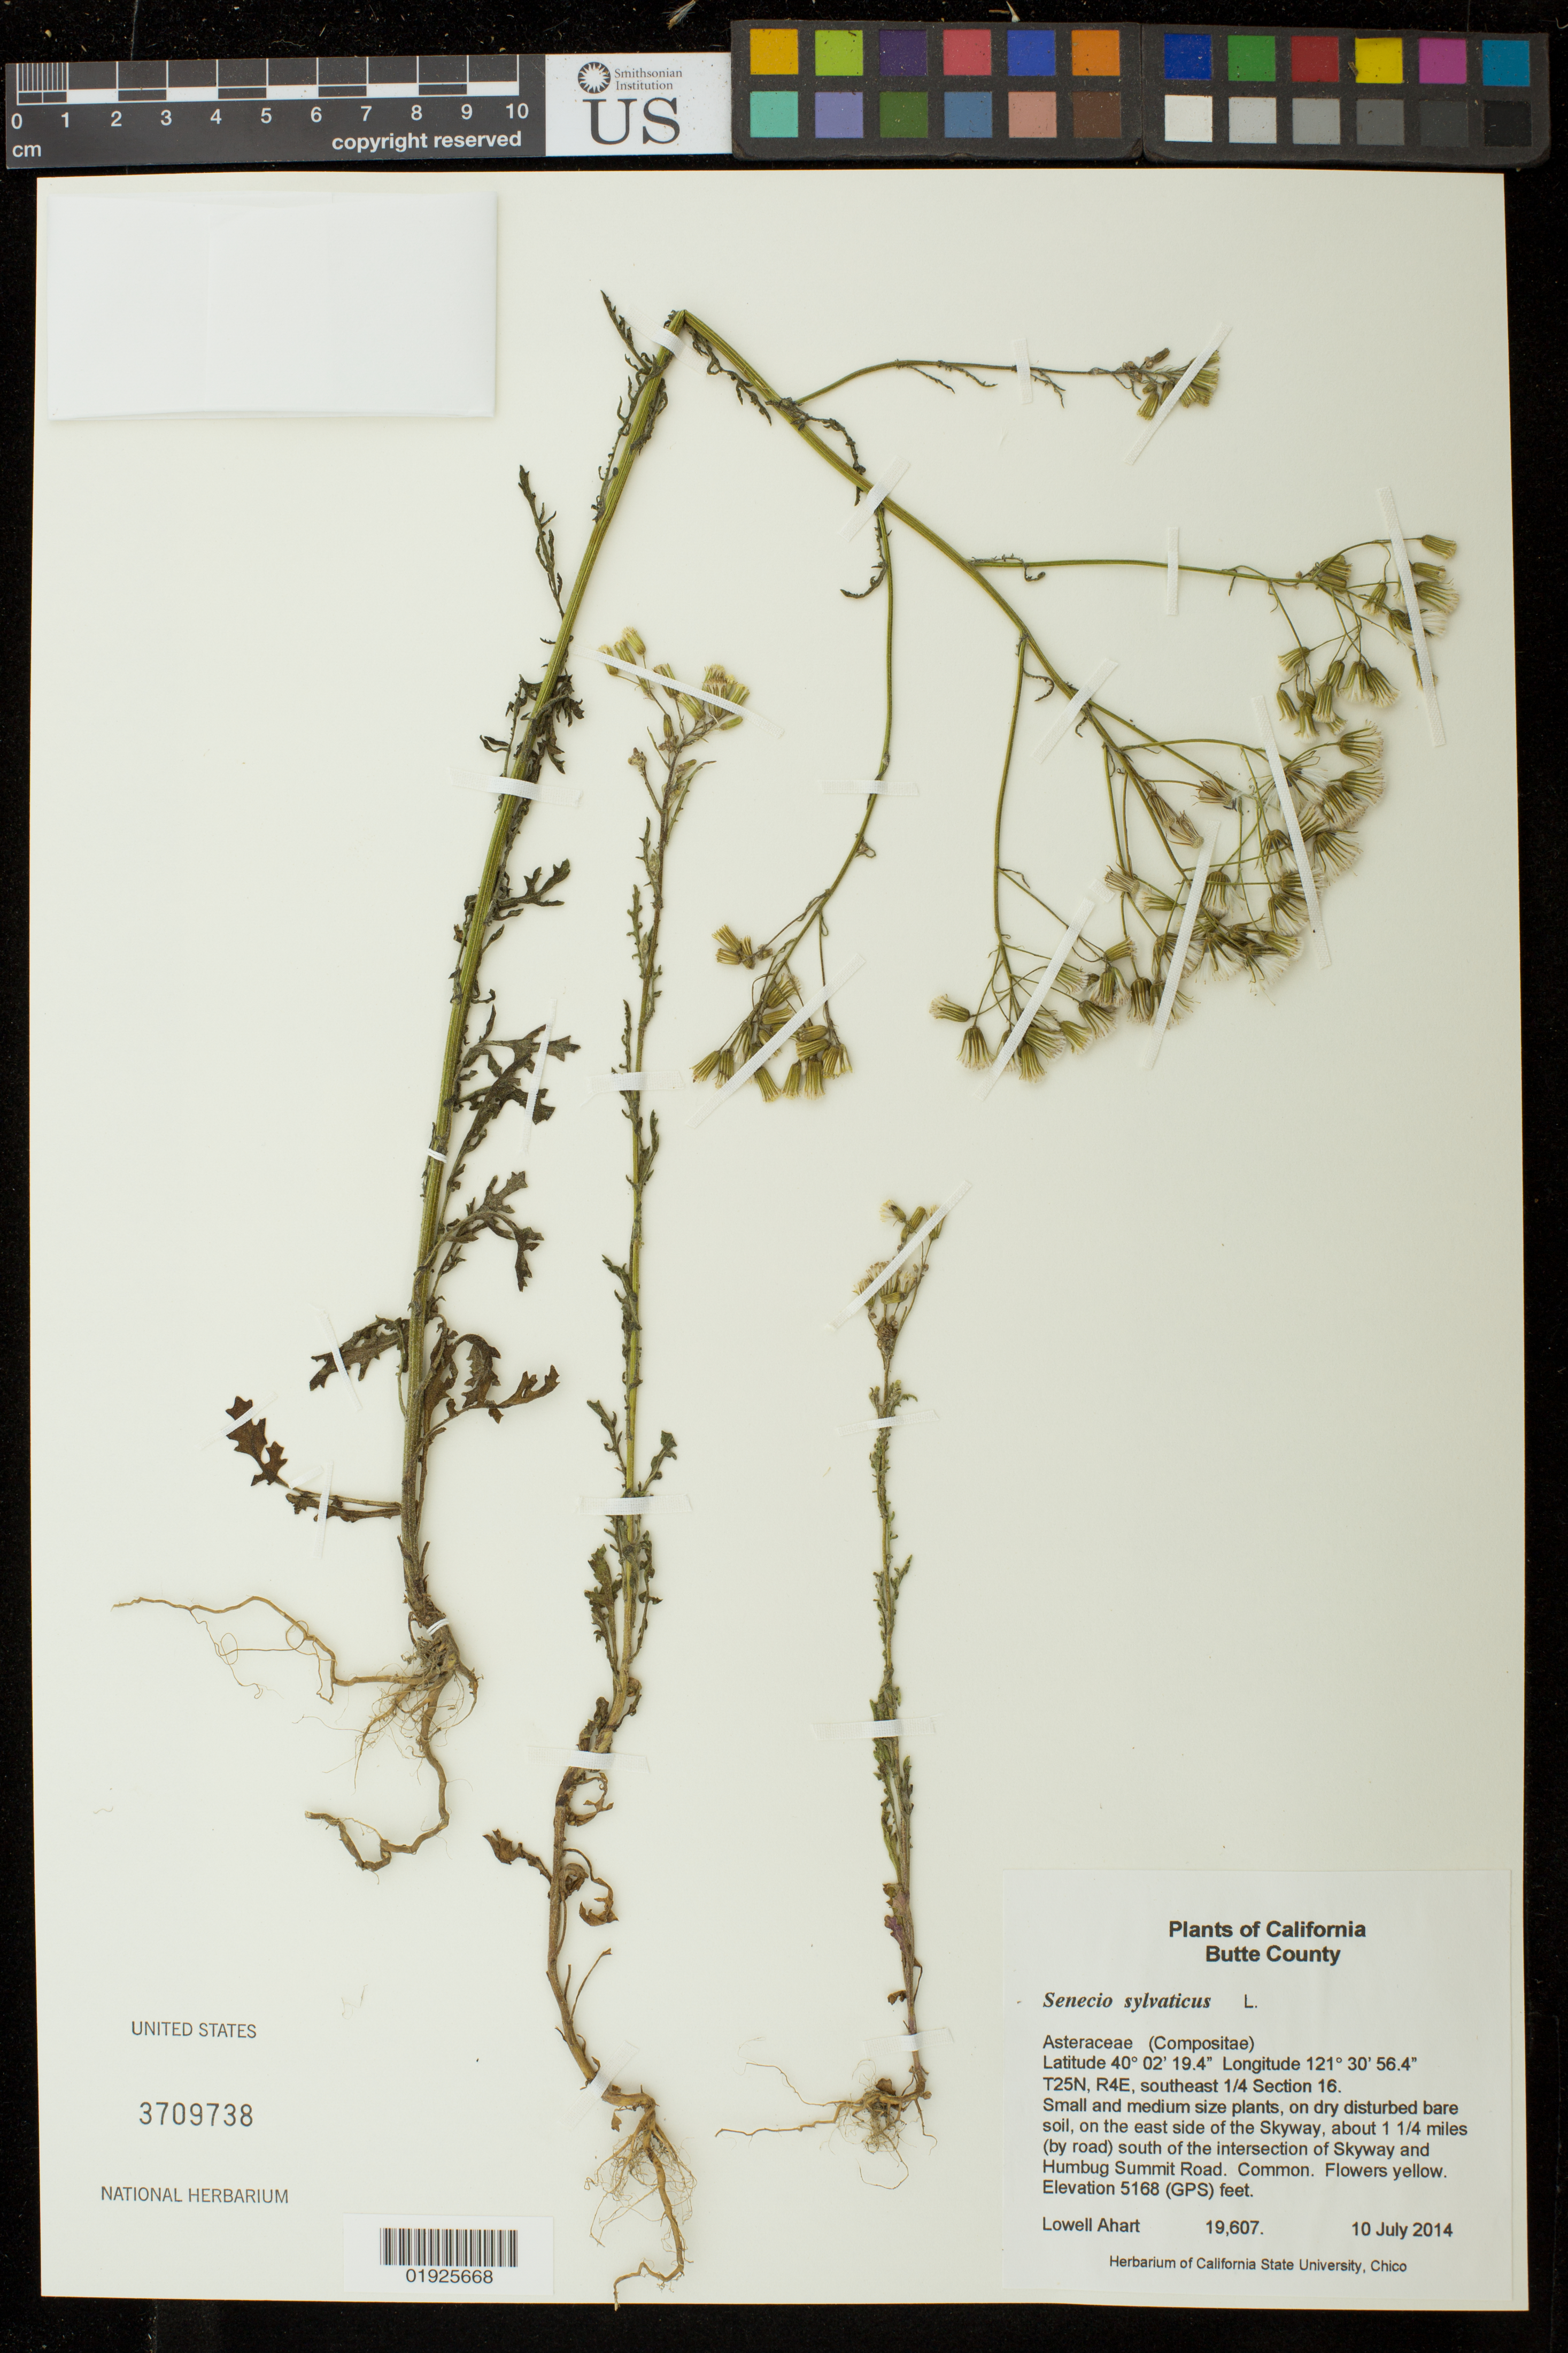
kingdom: Plantae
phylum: Tracheophyta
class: Magnoliopsida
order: Asterales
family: Asteraceae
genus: Senecio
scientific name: Senecio sylvaticus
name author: L.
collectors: L. Ahart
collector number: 19607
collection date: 2014-07-10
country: United States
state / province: California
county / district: Butte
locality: On east side of the Skyway, about 1 1/4 miles (by road) south of the intersection of Skyway and Humbug Summit Road.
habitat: On dry disturbed bare soil.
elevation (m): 1575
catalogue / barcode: US 3709738